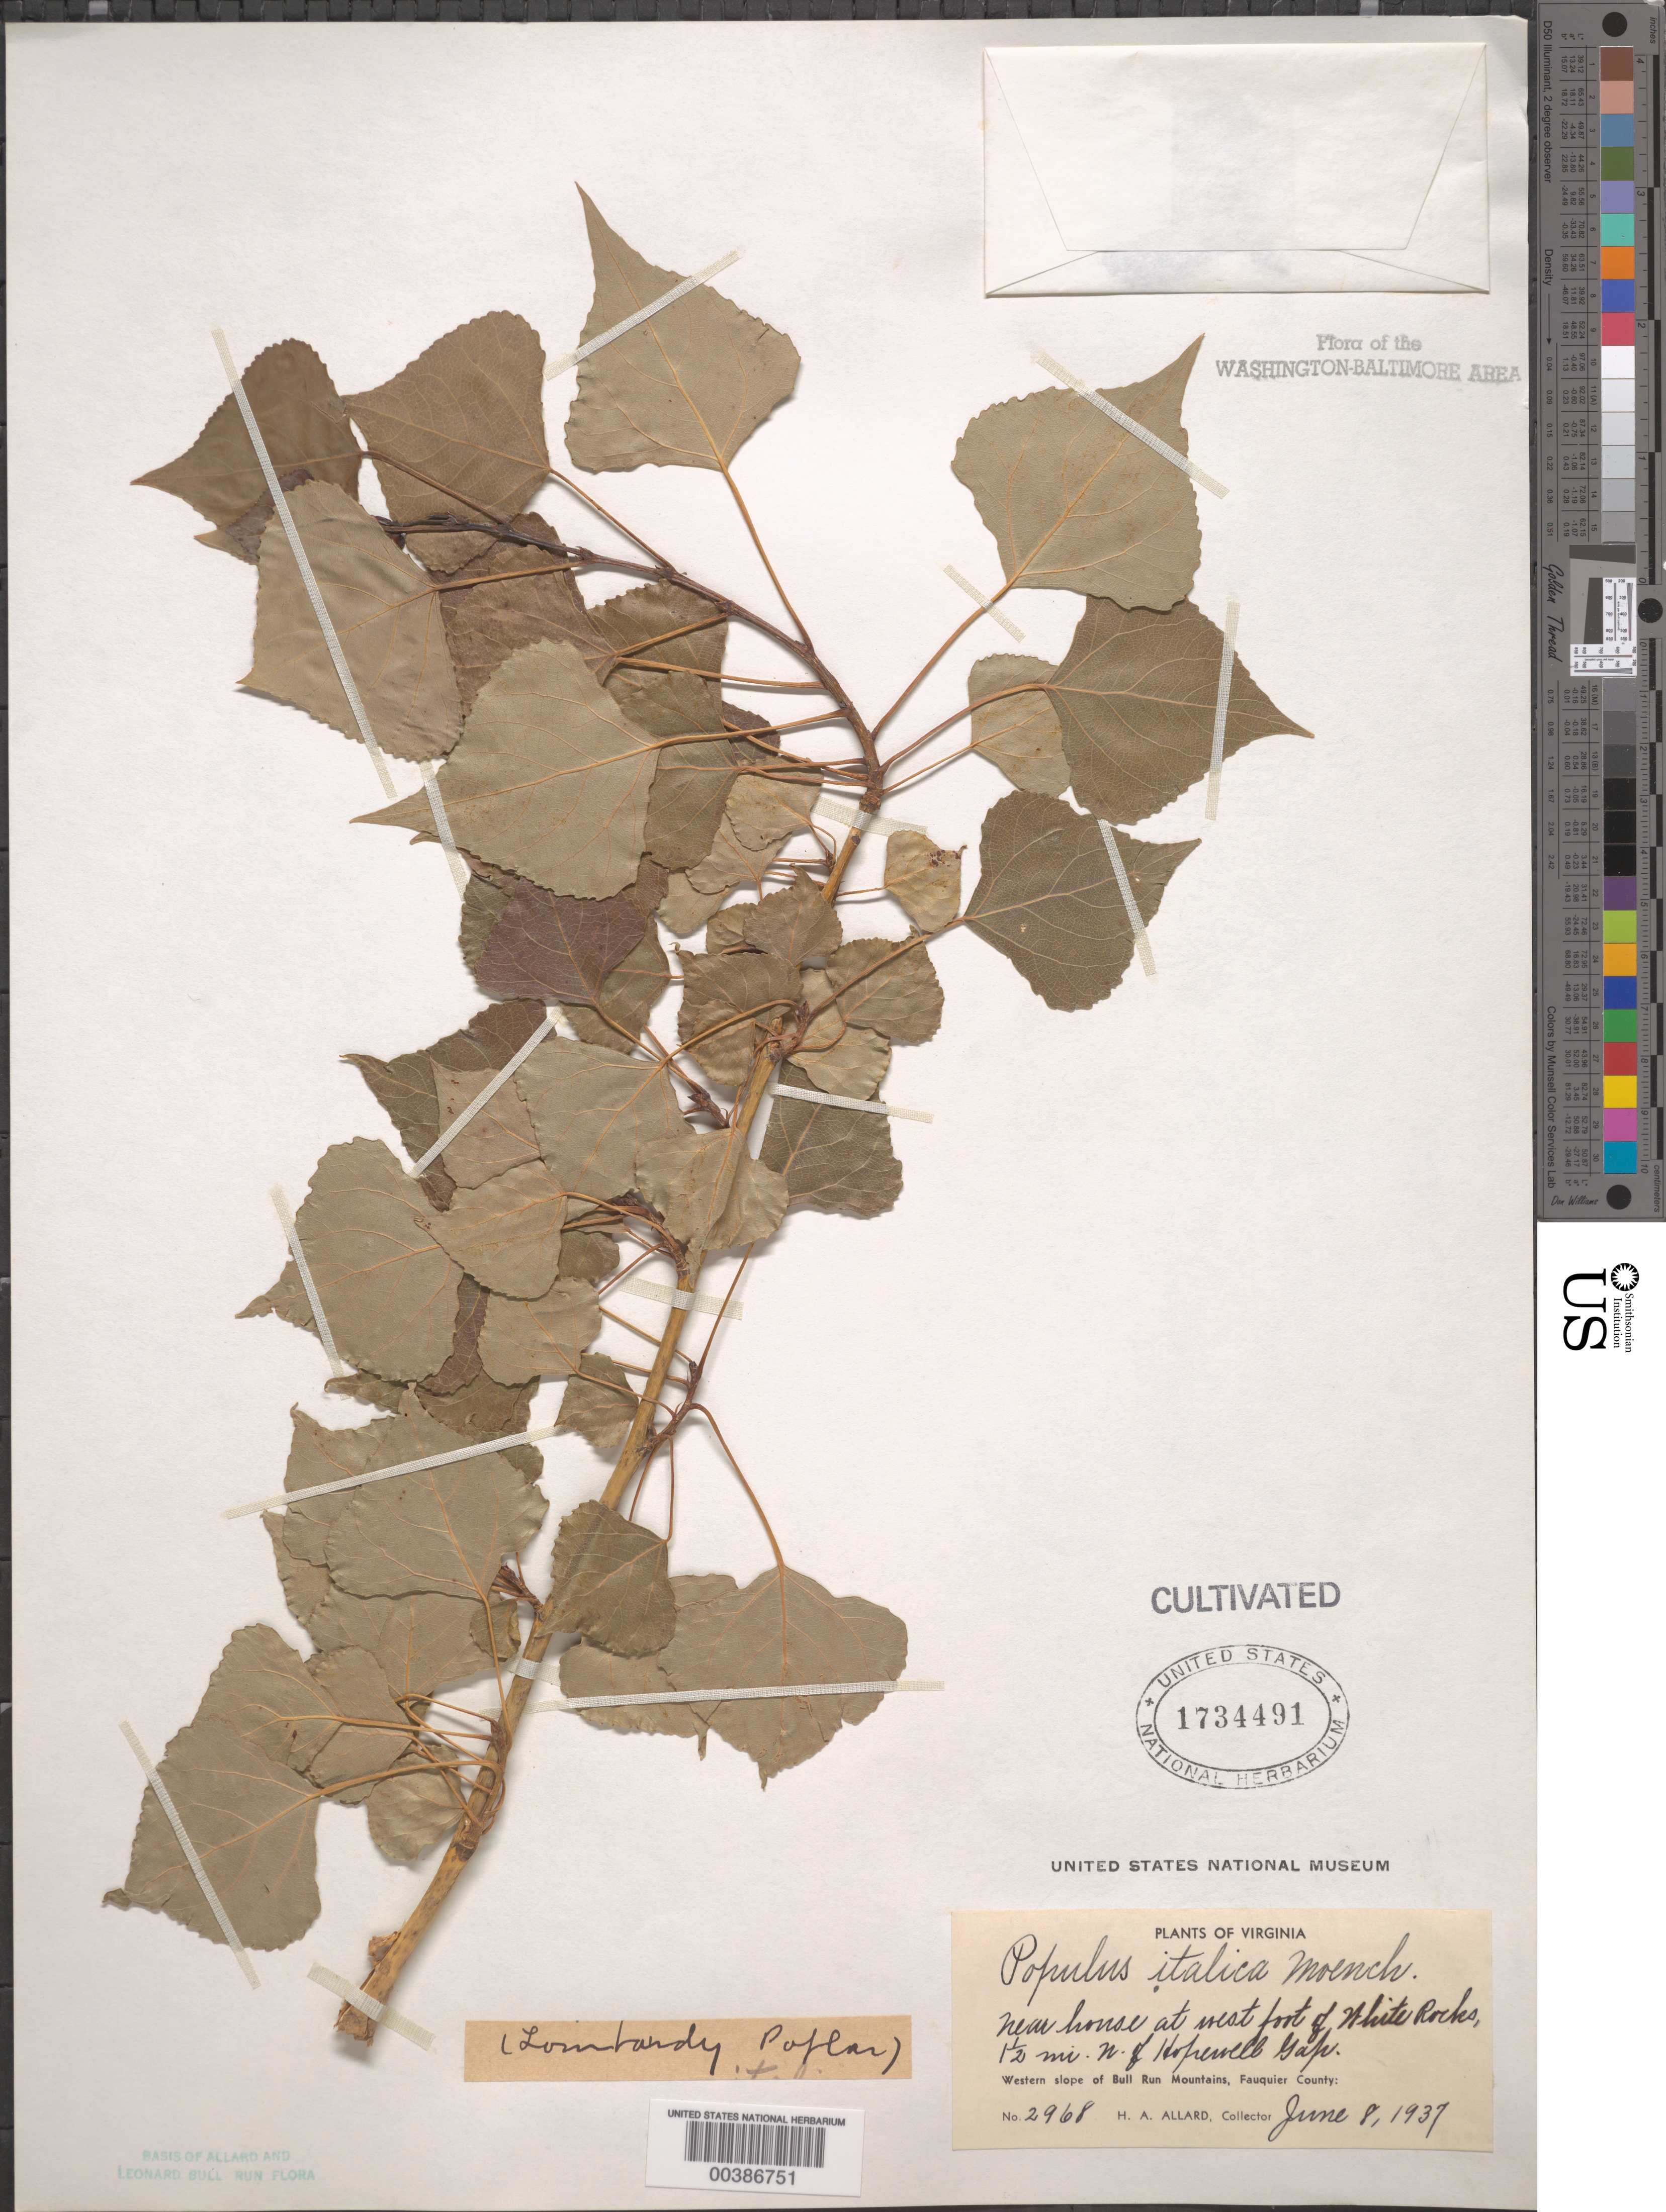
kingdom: Plantae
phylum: Tracheophyta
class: Magnoliopsida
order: Malpighiales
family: Salicaceae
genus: Populus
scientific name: Populus nigra var. italica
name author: Du Roi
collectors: H. A. Allard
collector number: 2968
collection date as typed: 08 Jun 1937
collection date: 1937-06-08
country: United States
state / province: Virginia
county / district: Fauquier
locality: White Rocks, north of Hopewell Gap Bull Run Mts.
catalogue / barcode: US 1734491